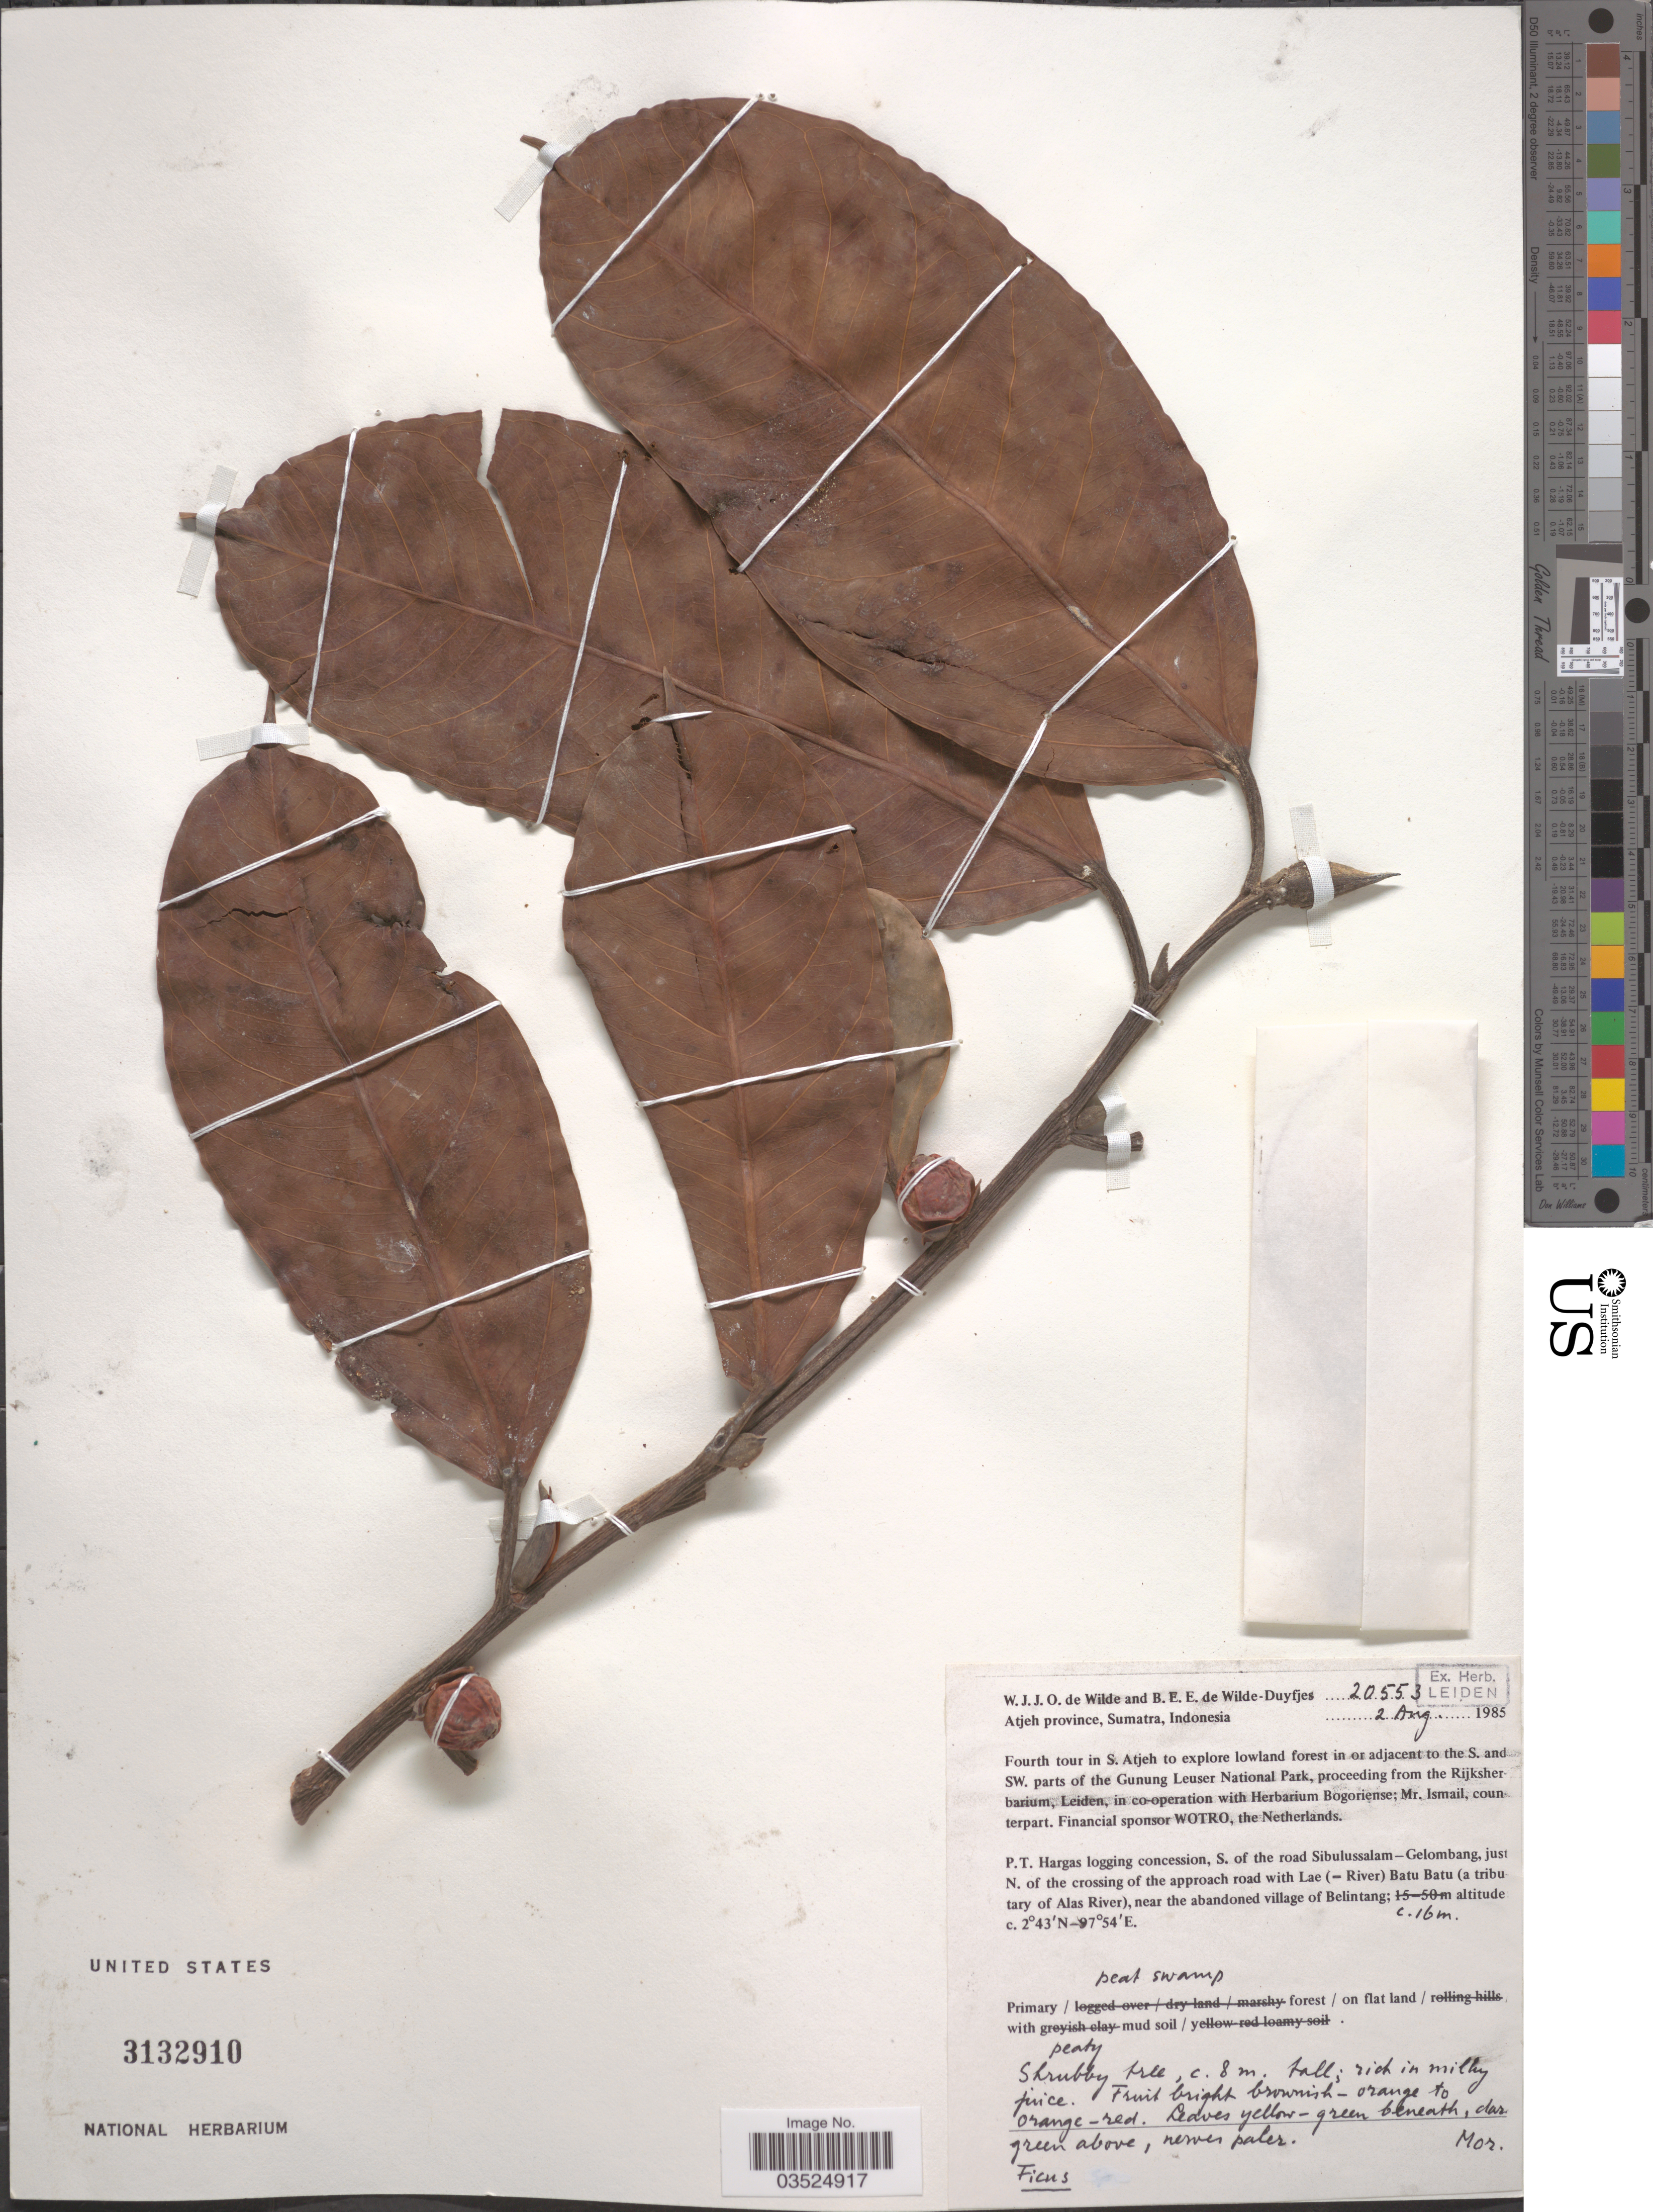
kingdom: Plantae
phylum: Tracheophyta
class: Magnoliopsida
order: Rosales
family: Moraceae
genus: Ficus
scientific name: Ficus sp.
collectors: W. J. de Wilde & B. E. de Wilde-Duyfjes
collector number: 20553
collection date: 1985-08-02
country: Indonesia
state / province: Sumatra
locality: Atjeh province. Fourth tour in S. Atjeh to explore lowland forest in or adjacent to the S. and SW. parts of the Gunung Leuser National Park. P.T. Hargas logging concession, S. of the road Sibulussalam - Gelombang, just N. of the crossing of the approach road with Lae (=River) Batu Batu (a tributary of Alas River), near the abandoned village of Belintang.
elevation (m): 16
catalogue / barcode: US 3132910